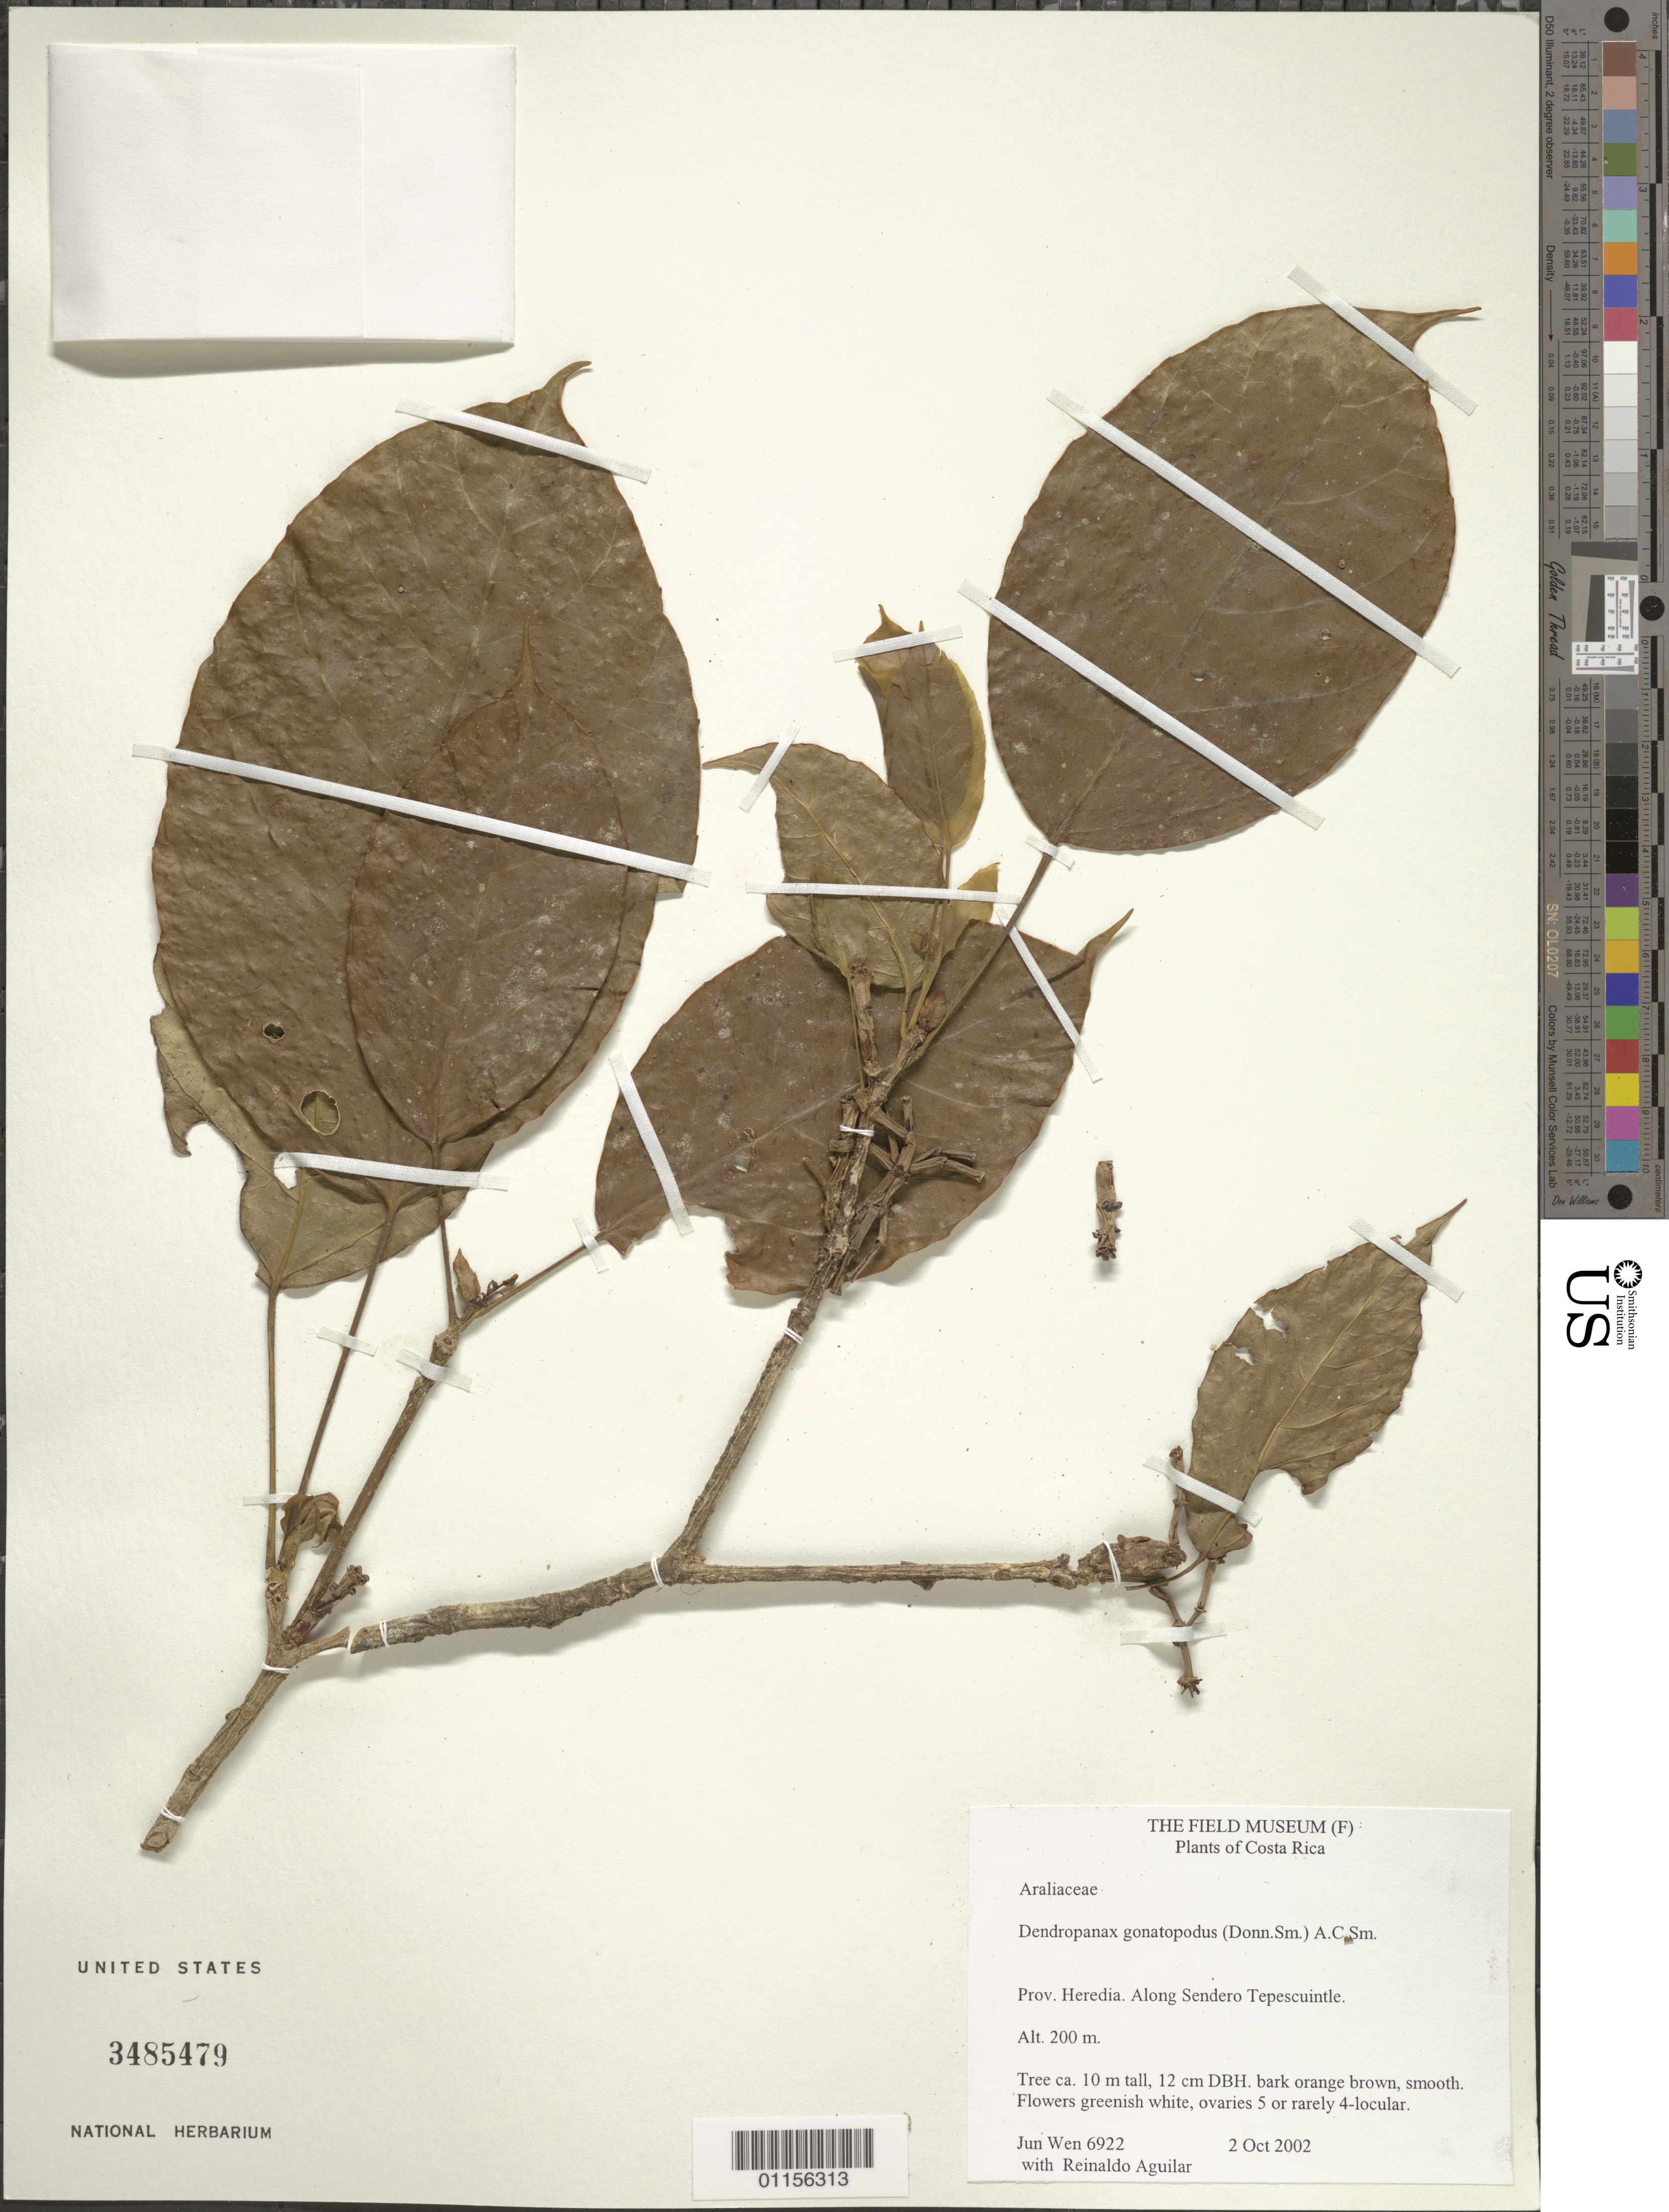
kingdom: Plantae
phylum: Tracheophyta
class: Magnoliopsida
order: Apiales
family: Araliaceae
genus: Dendropanax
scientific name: Dendropanax gonatopodus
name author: (Donn. Sm.) A.C. Sm.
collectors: J. Wen & R. Aguilar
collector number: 6922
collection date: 2002-10-02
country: Costa Rica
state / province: Heredia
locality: Along Sendero Tepescuintle.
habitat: Tree.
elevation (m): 200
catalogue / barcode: US 3485479